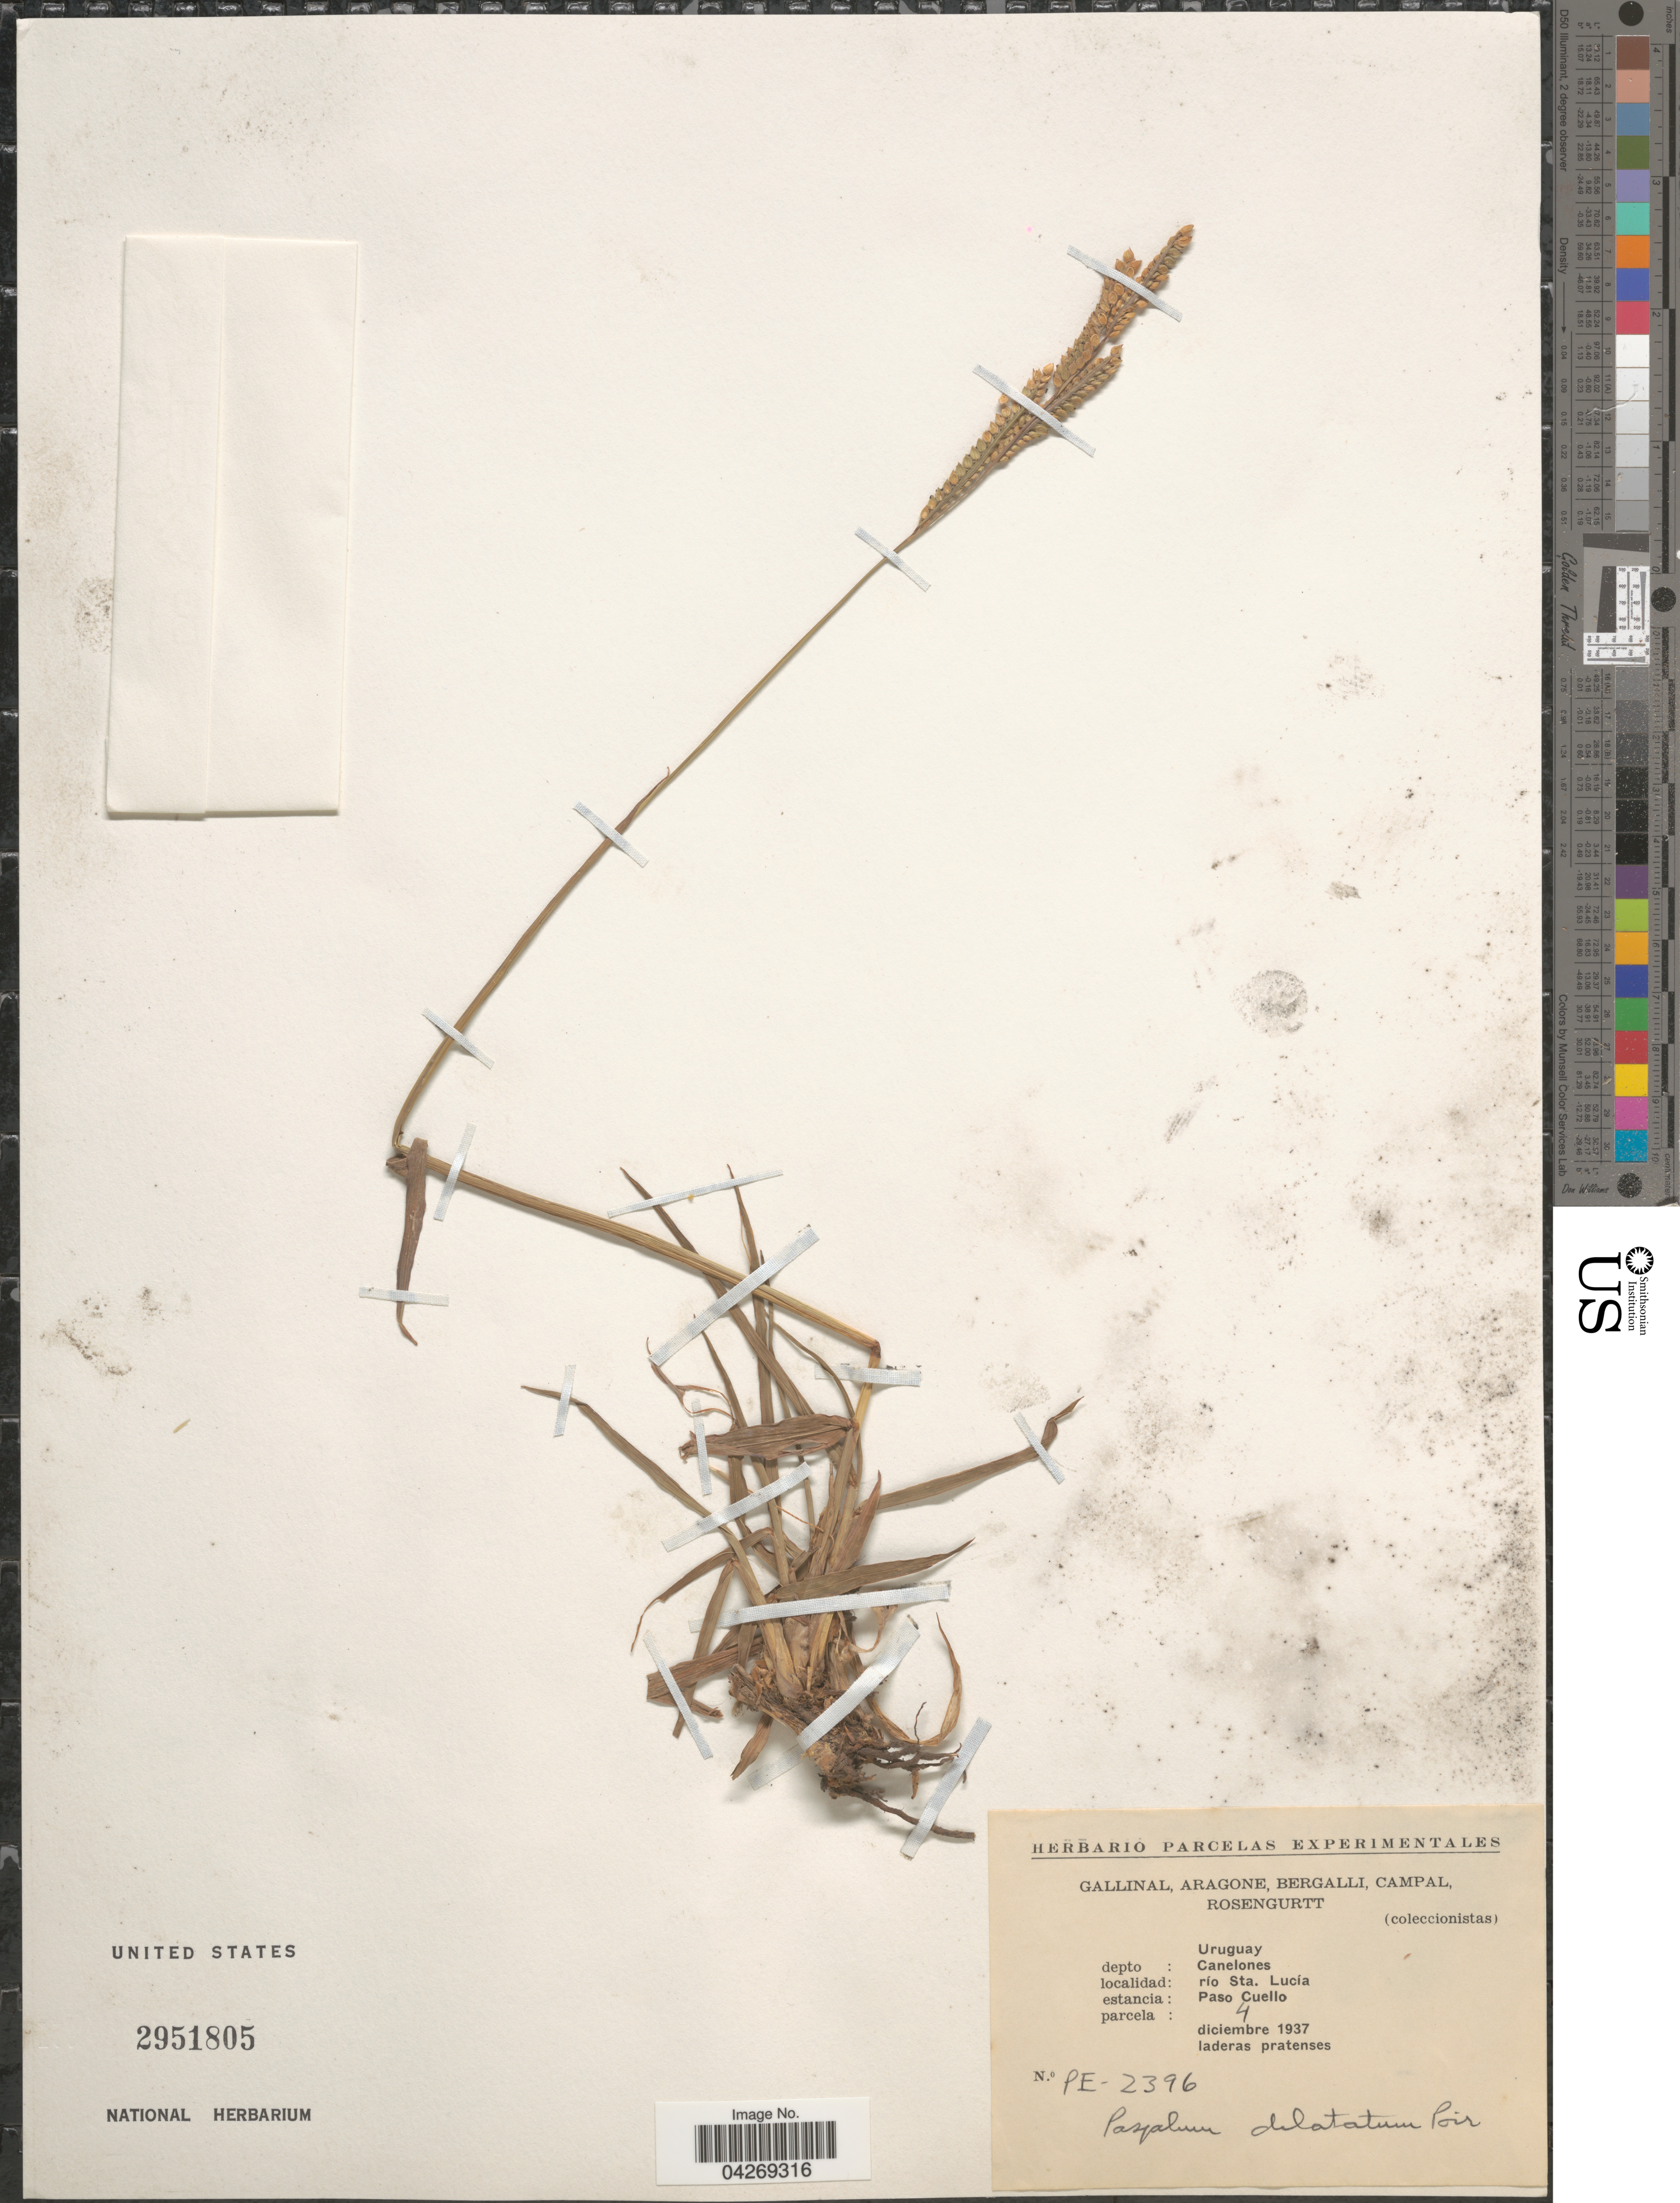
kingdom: Plantae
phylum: Tracheophyta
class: Liliopsida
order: Poales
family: Poaceae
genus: Paspalum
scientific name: Paspalum dilatatum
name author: Poir.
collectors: -. Gallinal, -- Aragone, -- Bergalli, -- Campal & Rosengurtt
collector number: PE-2396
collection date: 1937-12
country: Uruguay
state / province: Canelones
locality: Depto: Canelones. Río Sta. Lucia. Estancia: Paso Cuello.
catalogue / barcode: US 2951805